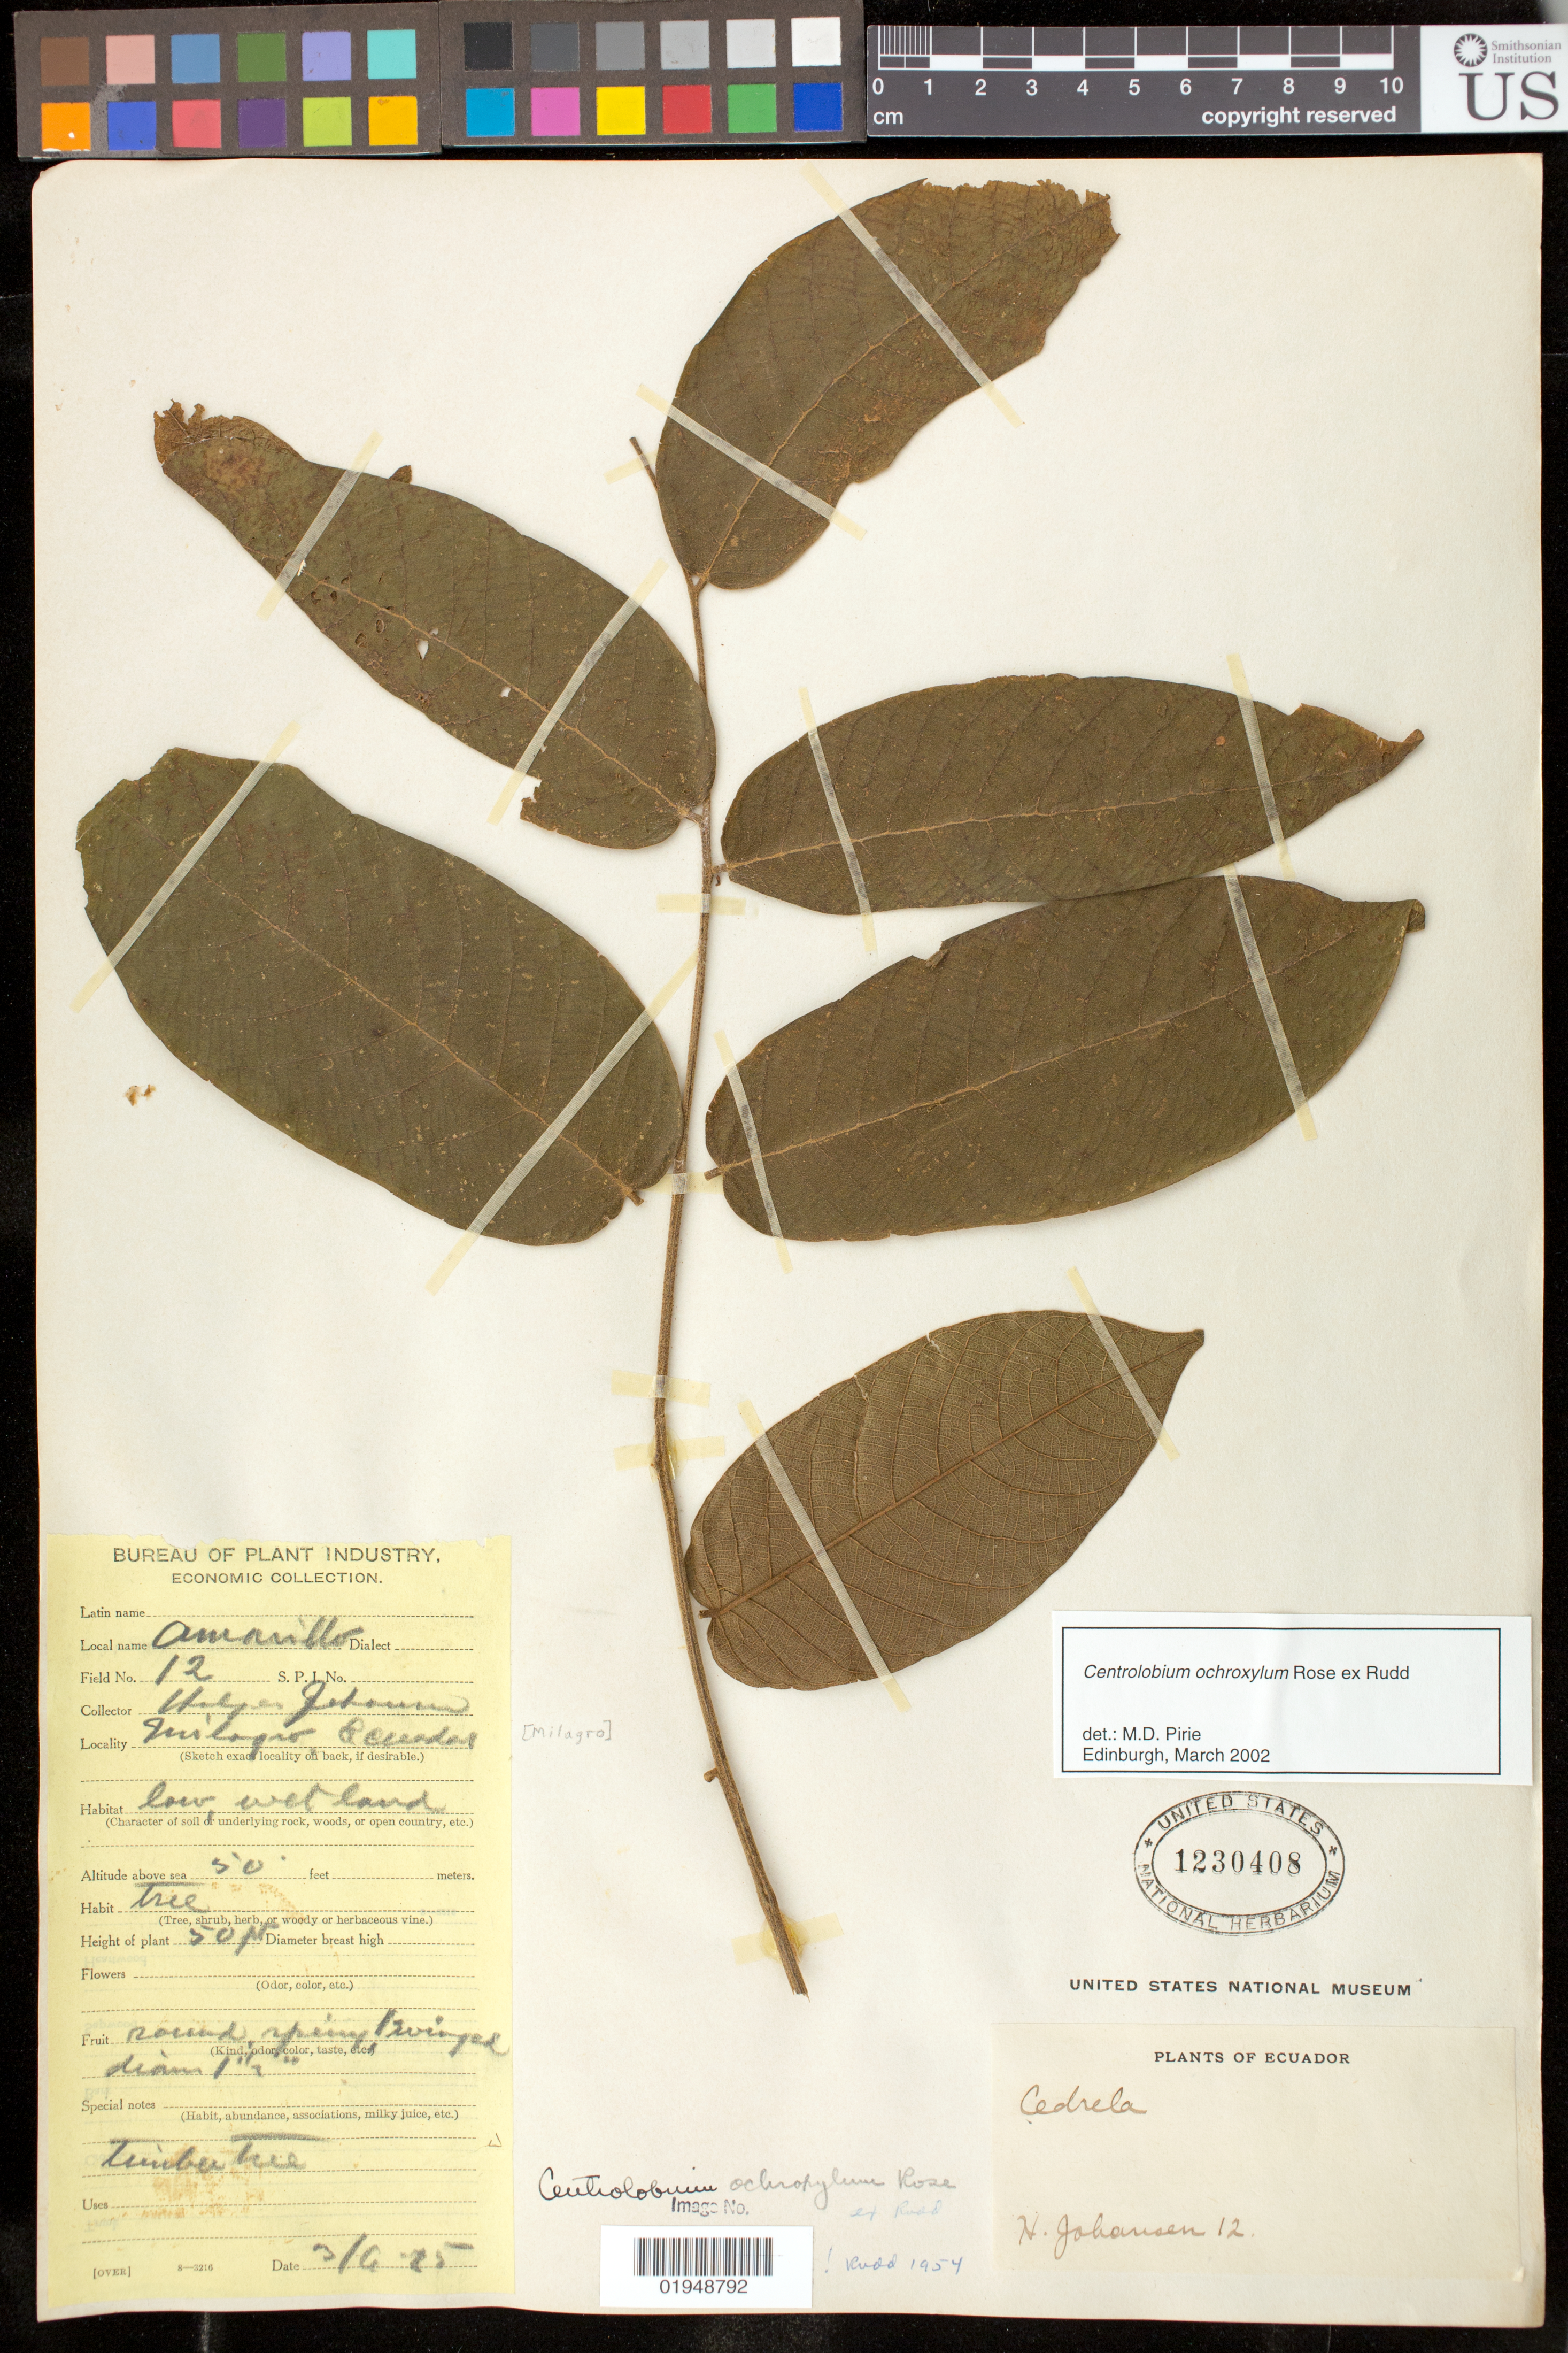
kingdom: Plantae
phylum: Tracheophyta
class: Magnoliopsida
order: Fabales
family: Fabaceae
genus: Centrolobium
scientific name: Centrolobium ochroxylum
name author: Rose ex Rudd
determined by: Pirie, M. D., (U)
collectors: H. Johansen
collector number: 12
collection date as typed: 3/6 25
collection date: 1925-03-06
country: Ecuador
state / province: Guayas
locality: Milagro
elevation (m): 3048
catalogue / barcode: US 1230408